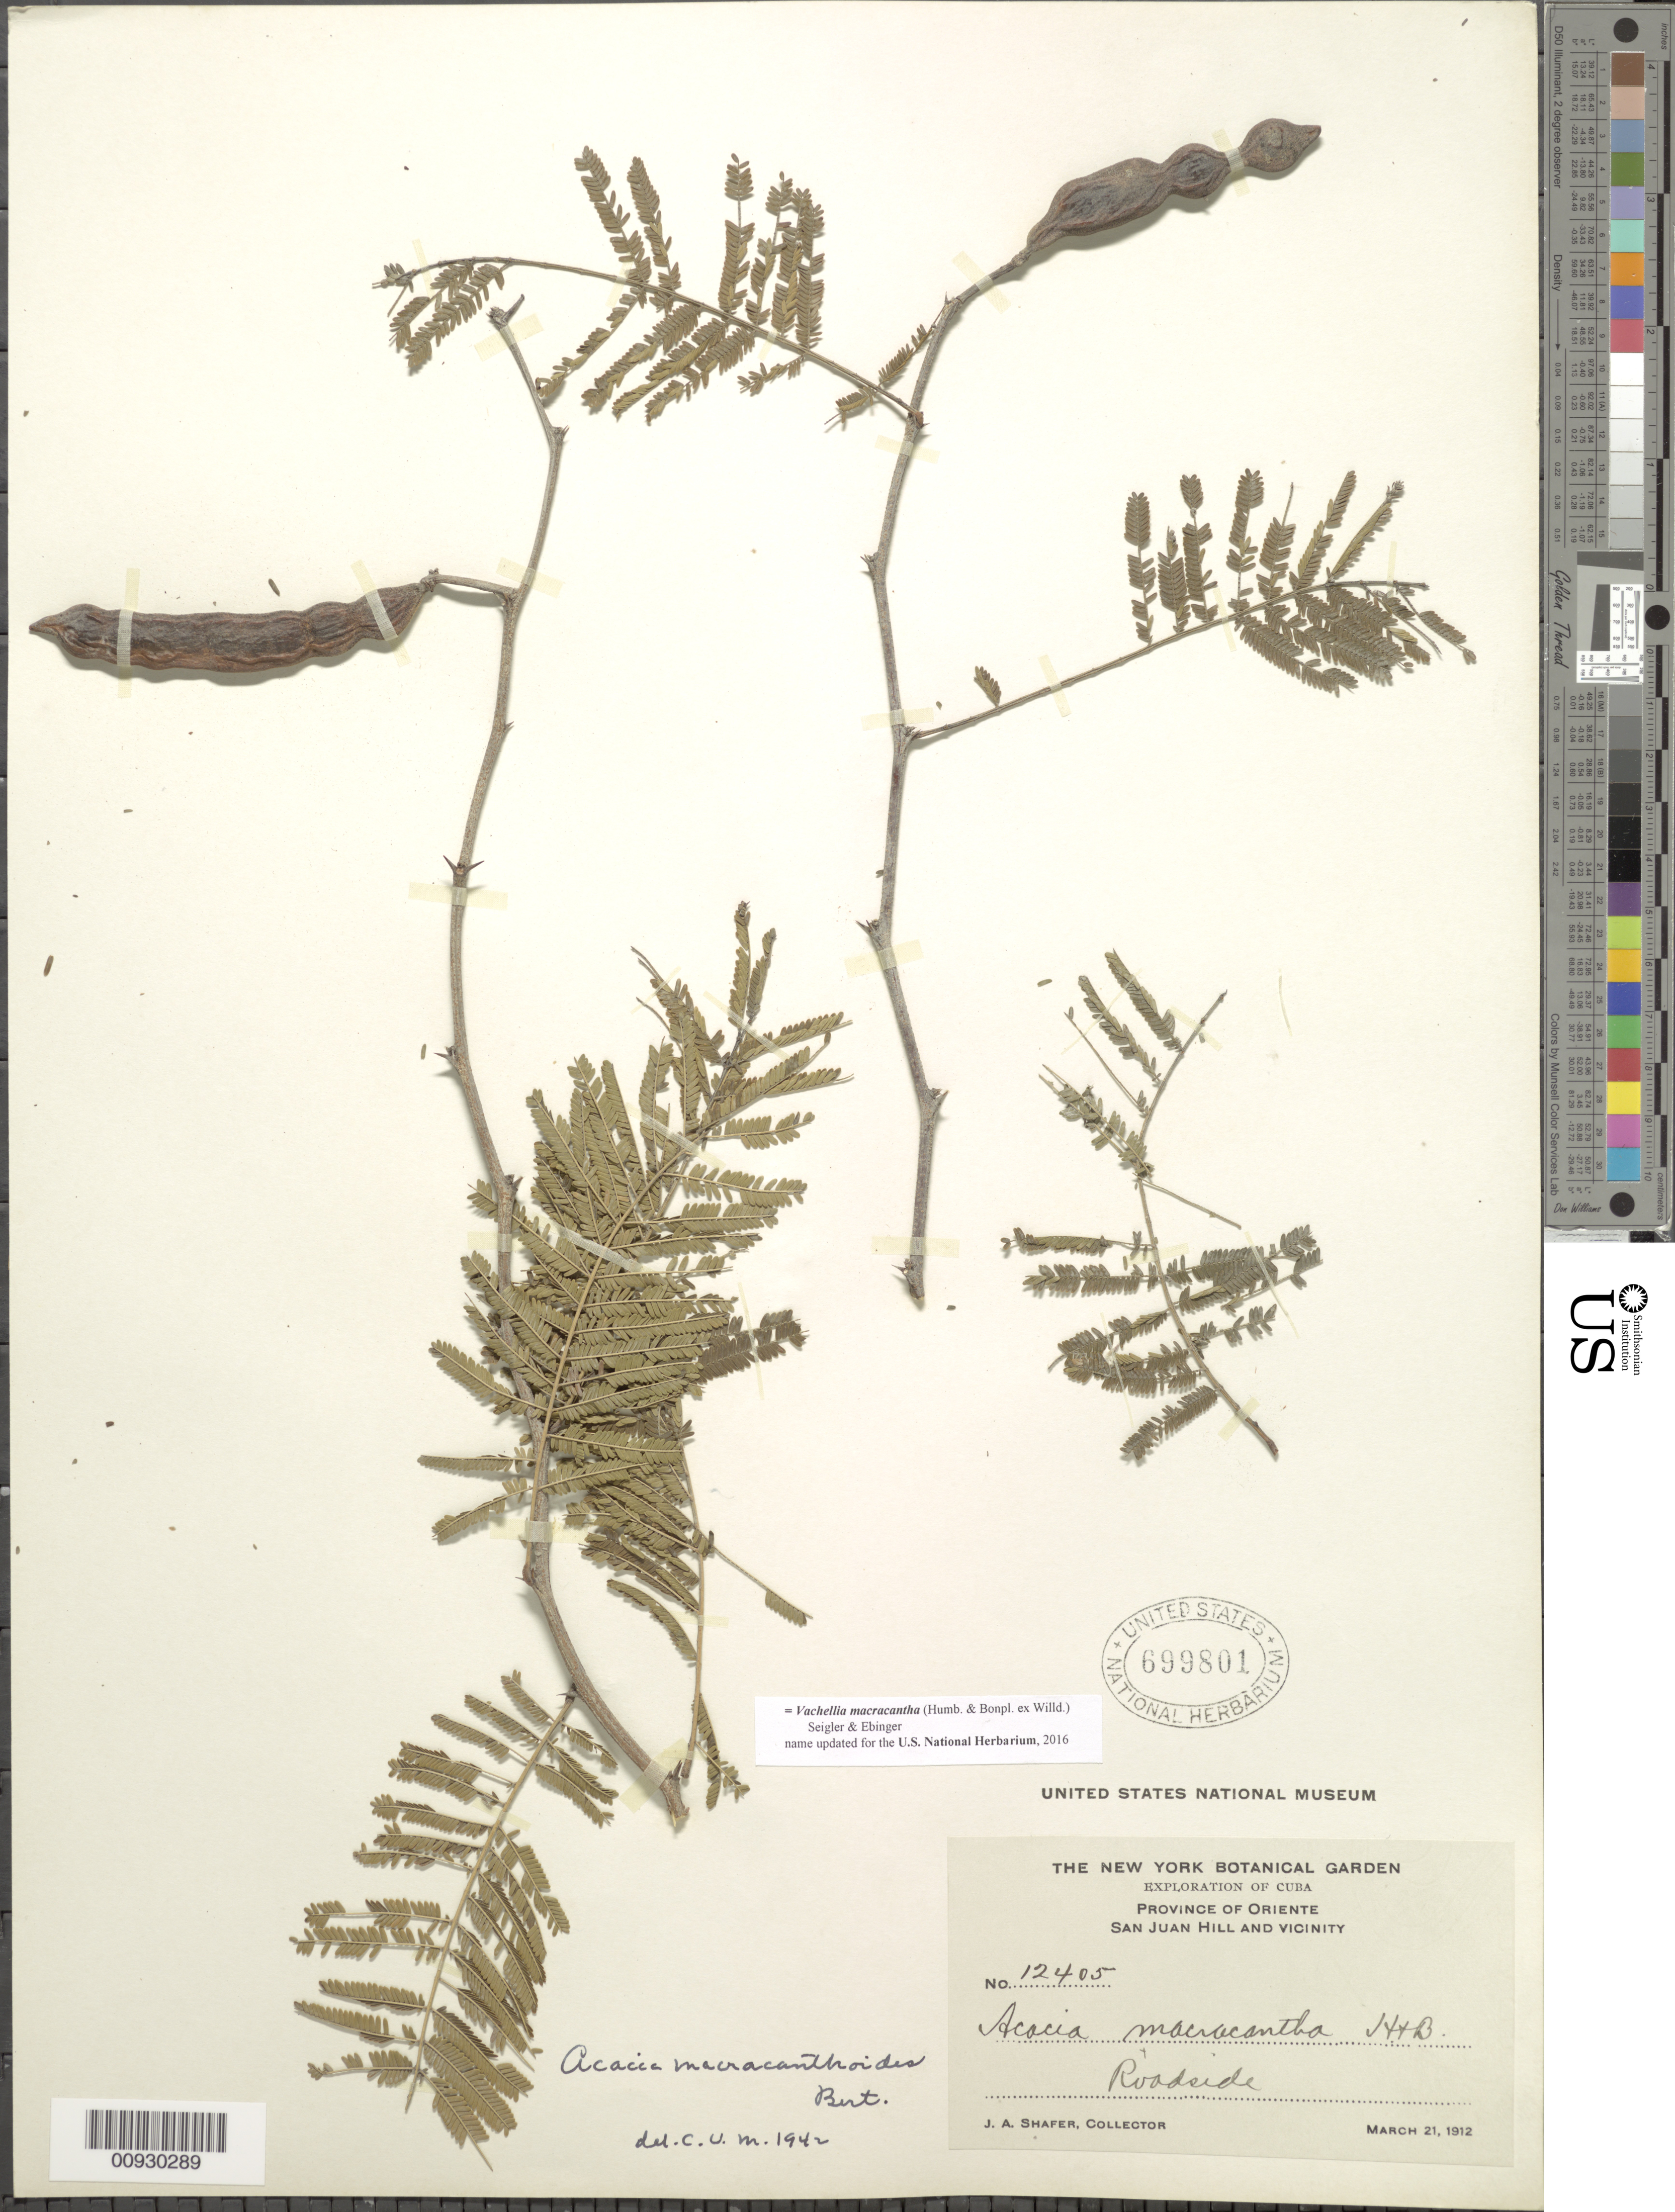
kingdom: Plantae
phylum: Tracheophyta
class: Magnoliopsida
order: Fabales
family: Fabaceae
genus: Vachellia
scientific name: Vachellia macracantha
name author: (Humb. & Bonpl. ex Willd.) Seigler & Ebinger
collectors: J. A. Shafer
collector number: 12405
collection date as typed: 21 Mar 1912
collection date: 1912-03-21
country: Cuba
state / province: Oriente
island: Cuba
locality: San Juan Hill and Vicinity, Roadside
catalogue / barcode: US 699801